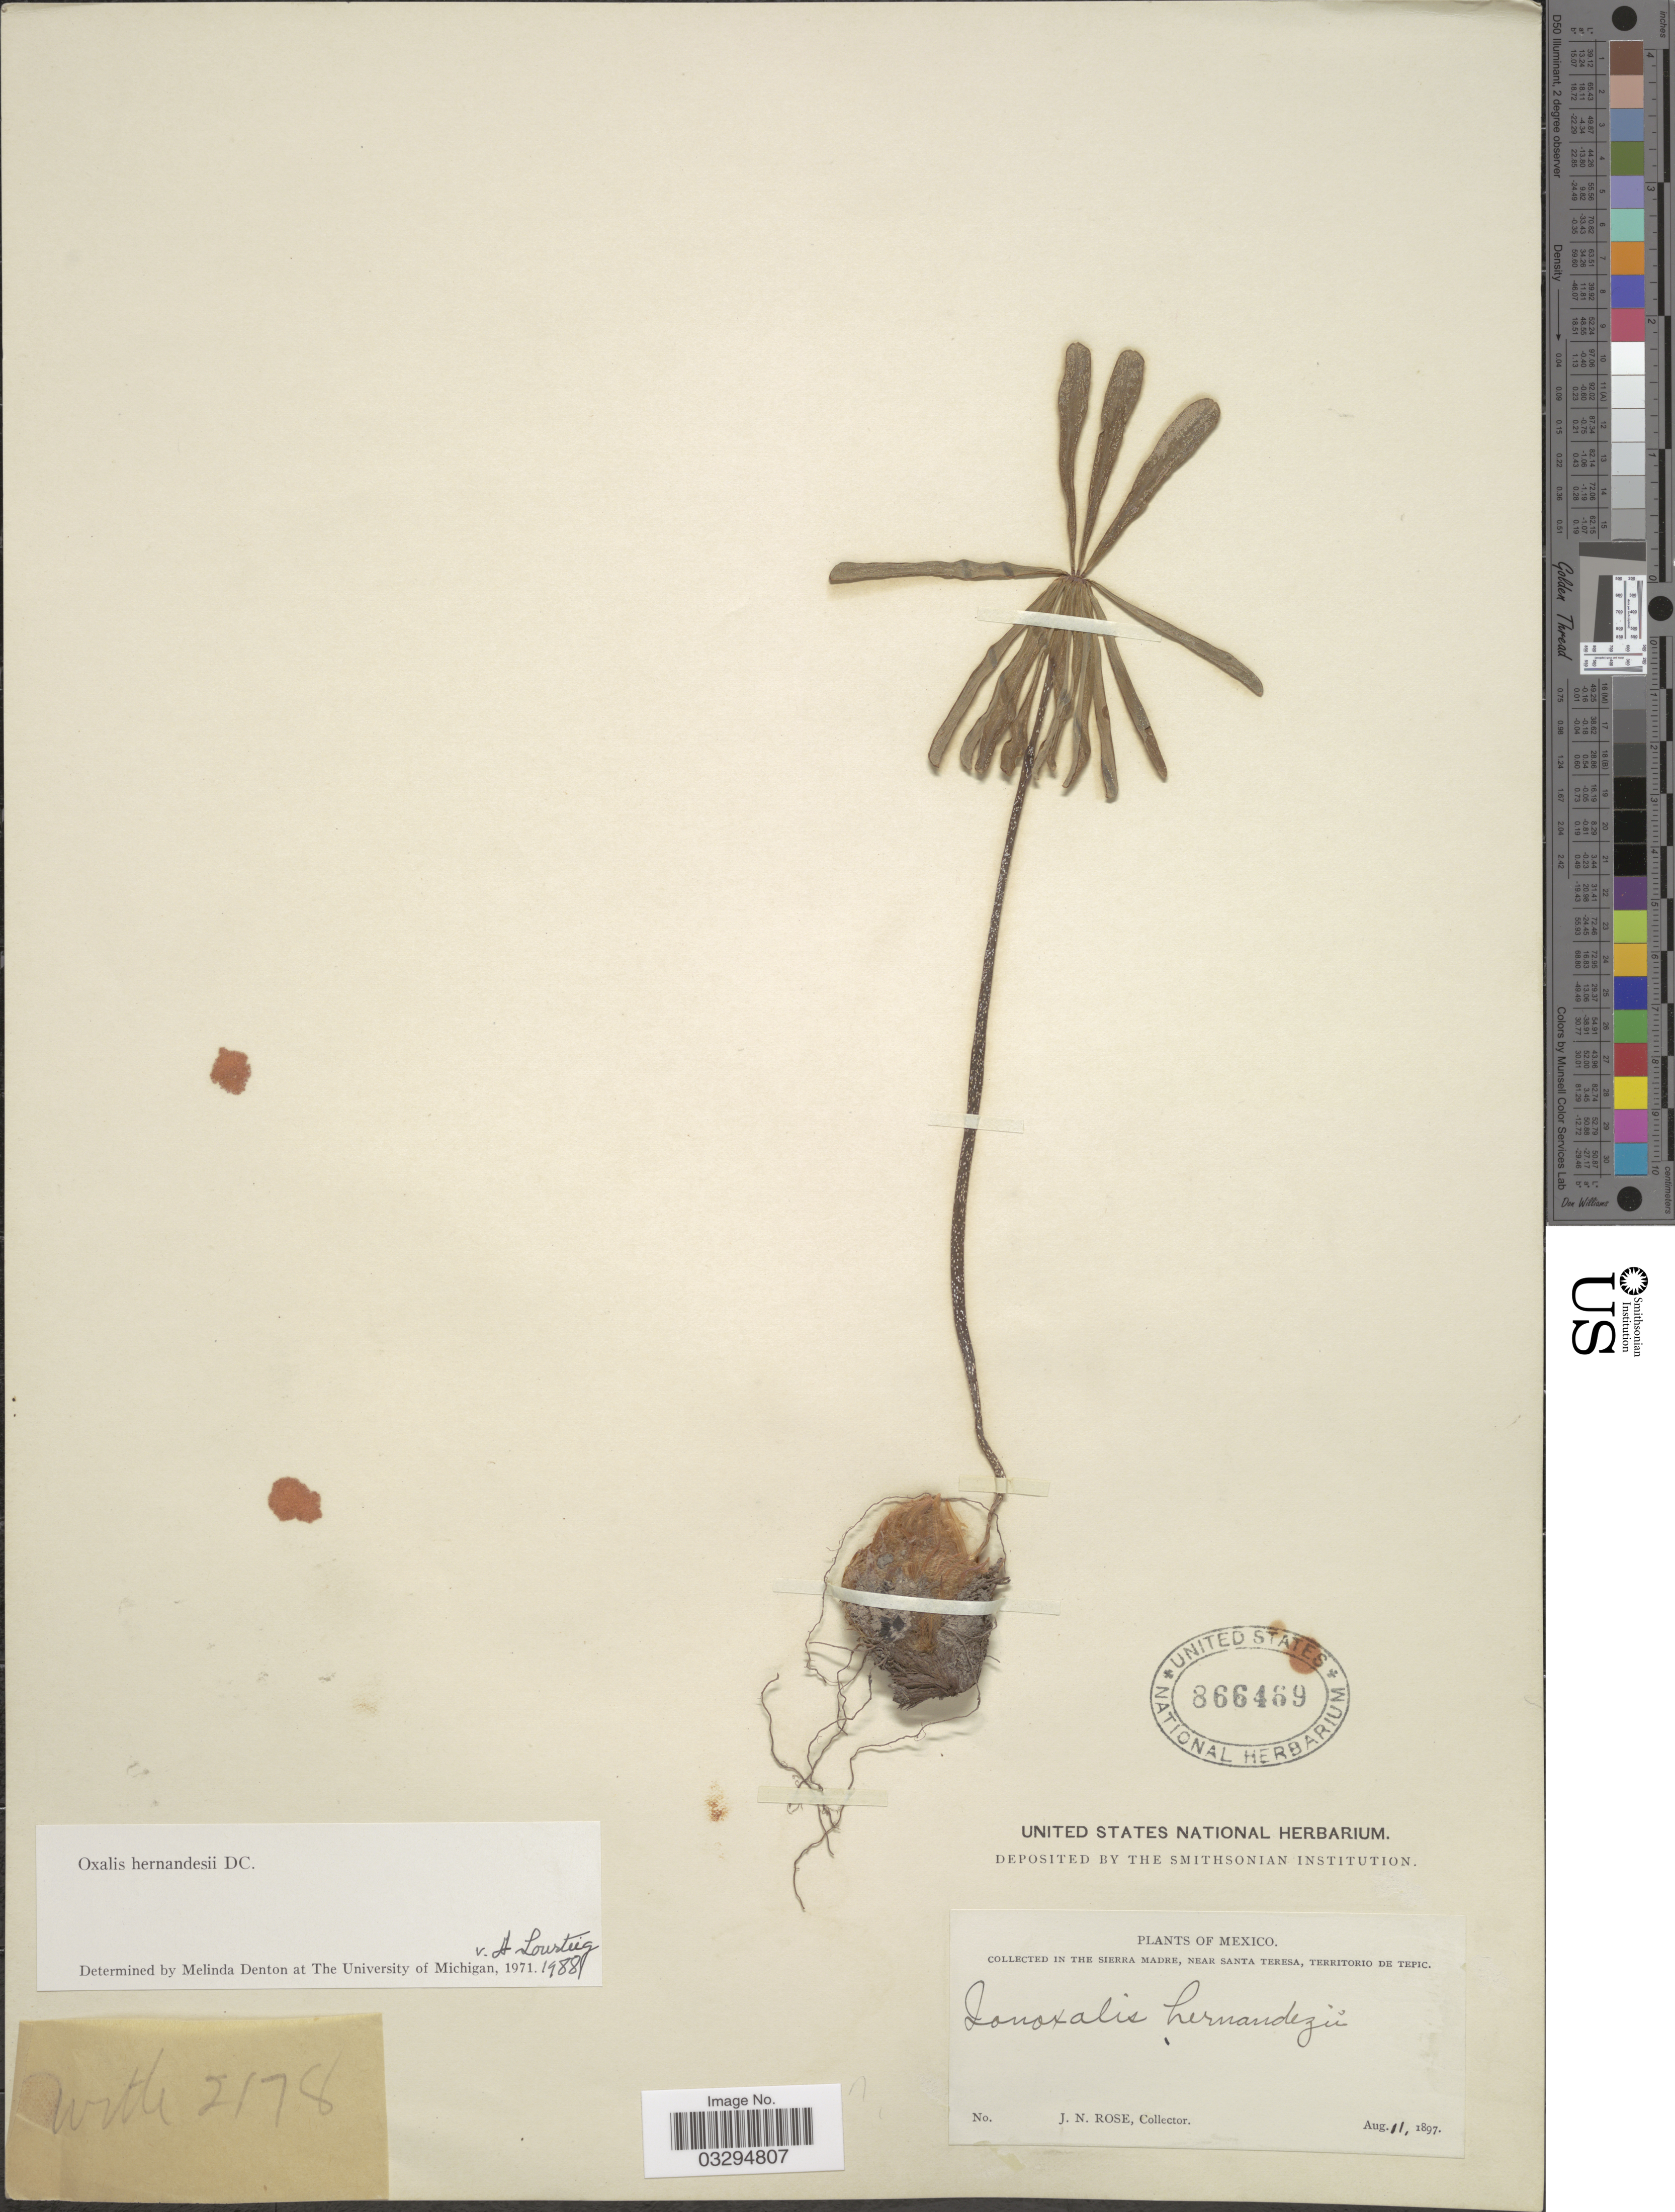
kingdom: Plantae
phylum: Tracheophyta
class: Magnoliopsida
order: Oxalidales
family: Oxalidaceae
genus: Oxalis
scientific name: Oxalis hernandezii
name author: Moc. & Sessé ex DC.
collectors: J. N. Rose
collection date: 1897-08-11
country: Mexico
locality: The Sierra Madre, Near Santa Teresa, Territorio de Tepic.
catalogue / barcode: US 866469